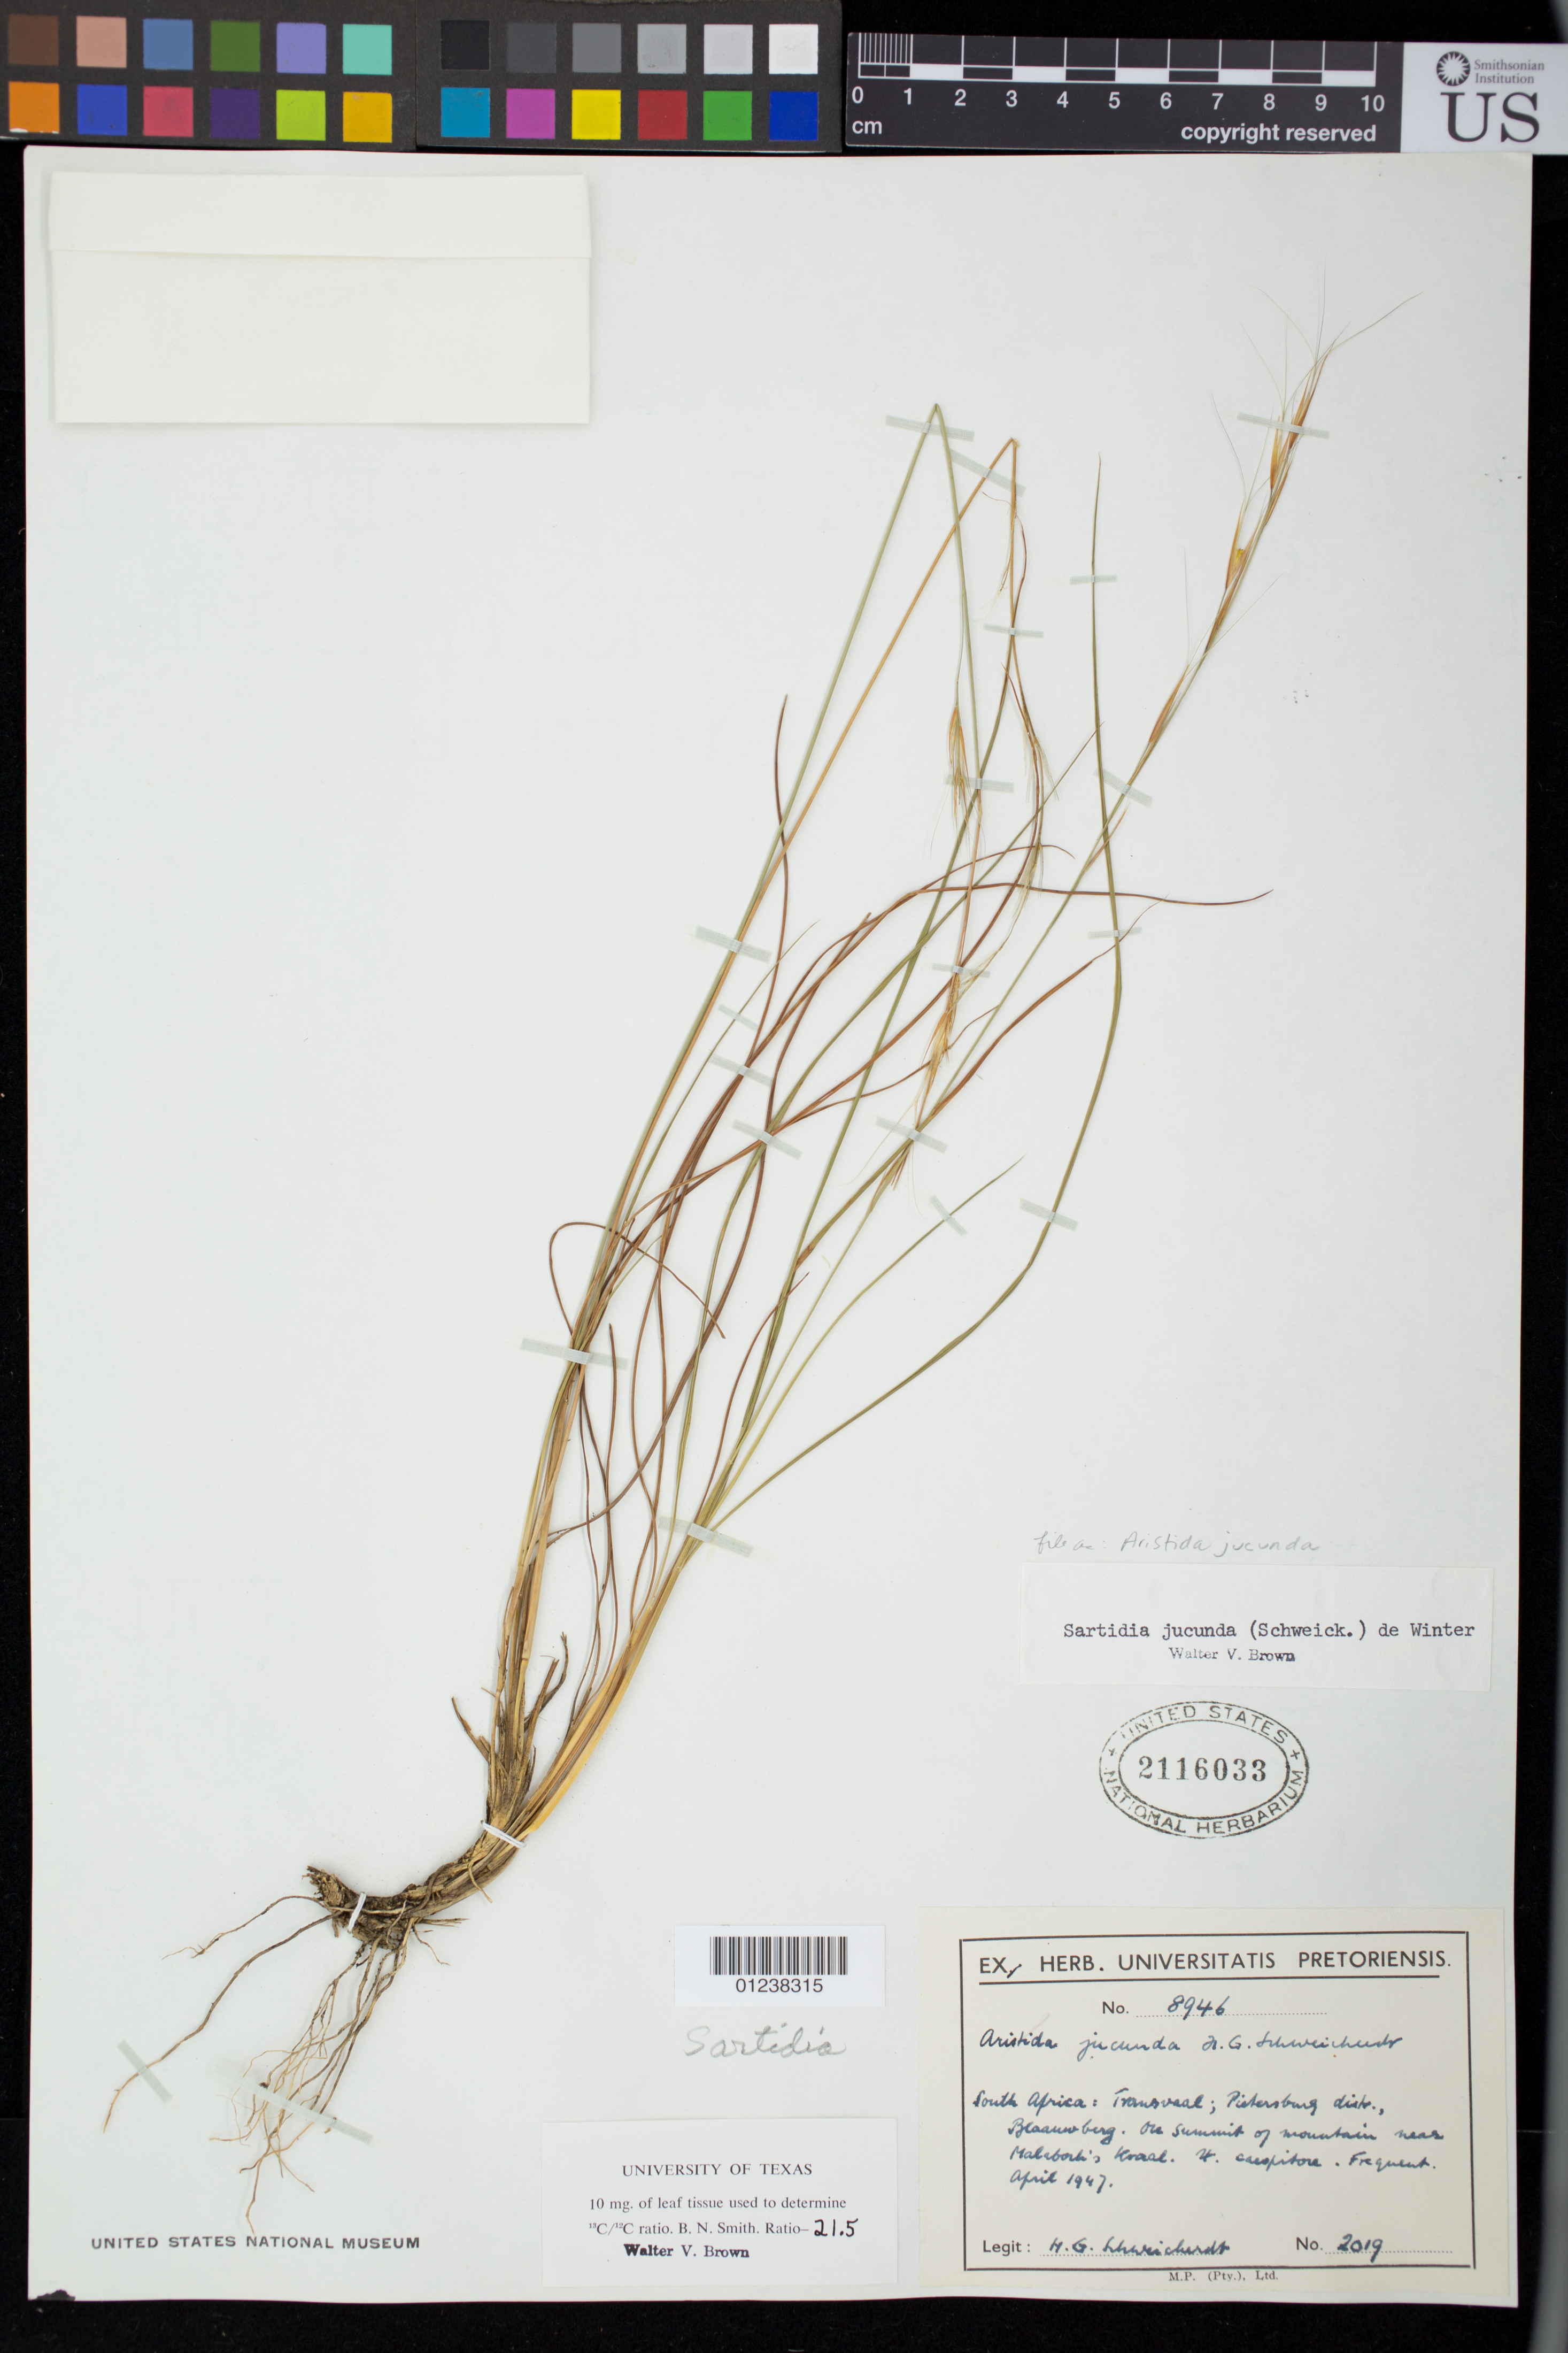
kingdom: Plantae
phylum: Tracheophyta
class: Liliopsida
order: Poales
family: Poaceae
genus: Aristida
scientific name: Aristida jucunda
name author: Schweick.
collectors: H. Schweickerdt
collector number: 8946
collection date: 1947-04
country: South Africa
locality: Transvaal: Pietersberg DistricT, Blaauwberg.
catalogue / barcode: US 2116033